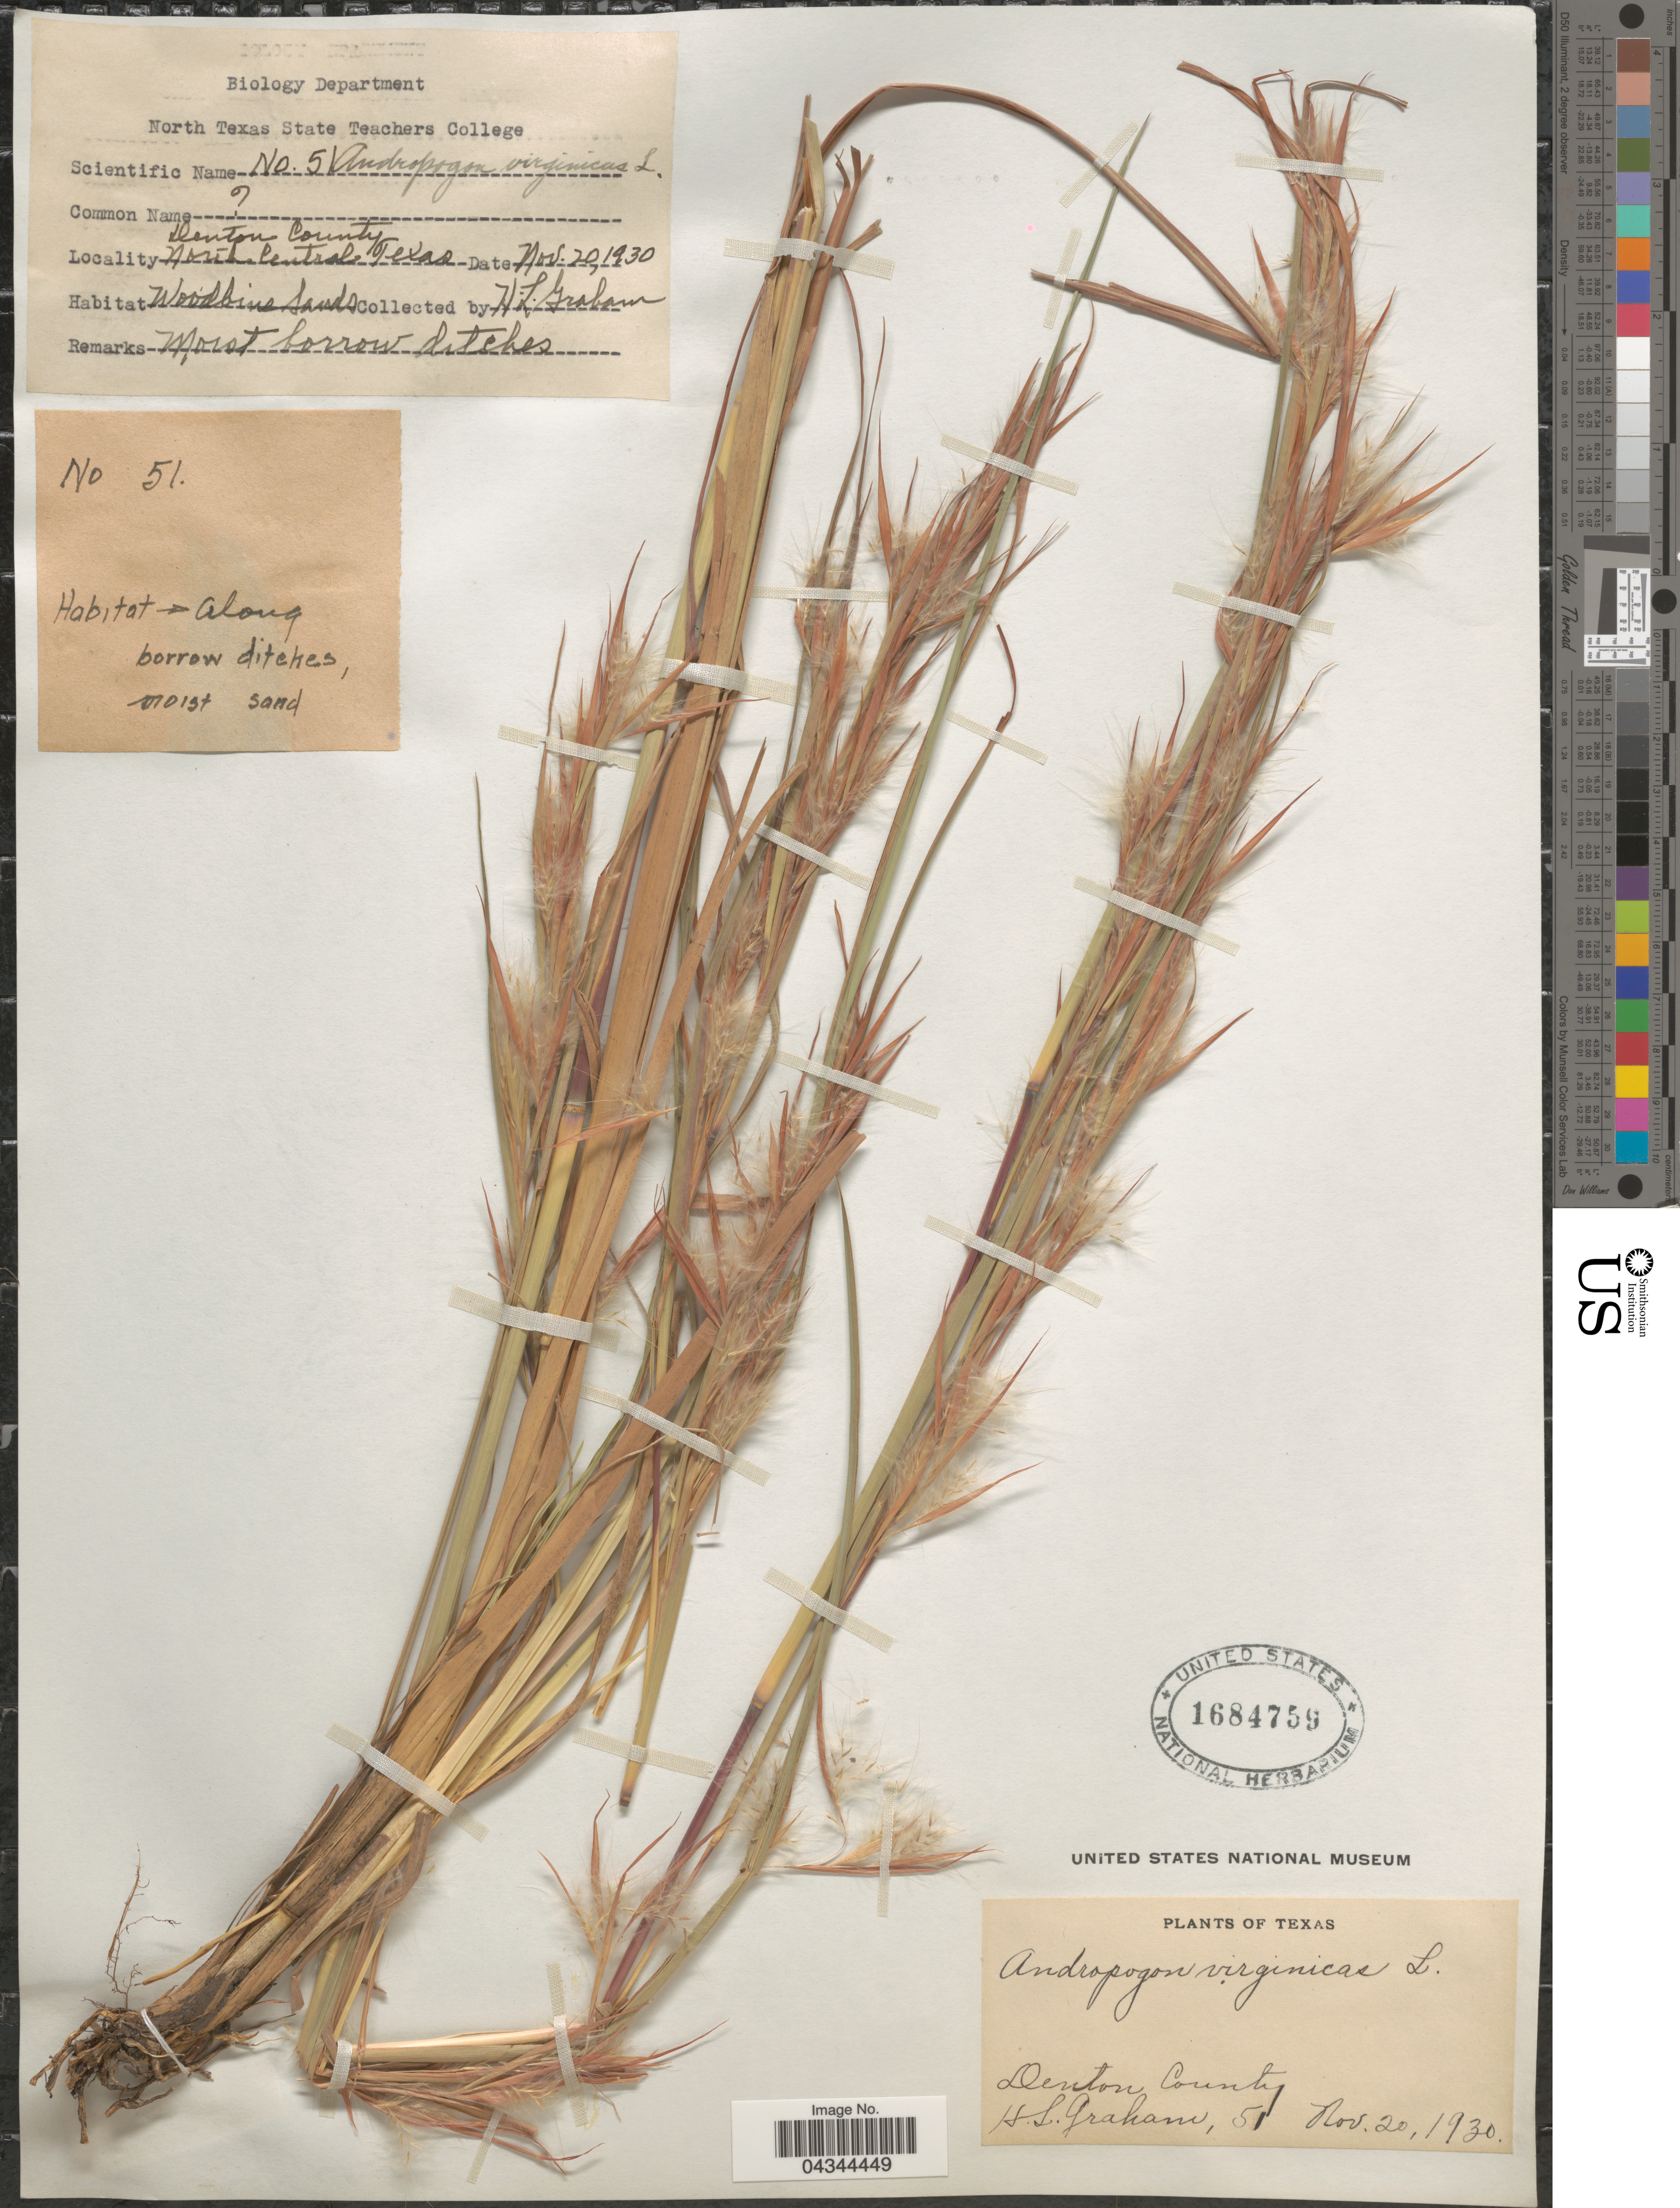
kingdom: Plantae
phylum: Tracheophyta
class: Liliopsida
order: Poales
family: Poaceae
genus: Andropogon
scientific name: Andropogon virginicus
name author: L.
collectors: H. L. Graham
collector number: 51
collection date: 1930-11-20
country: United States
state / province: Texas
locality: Denton County. North Central Texas.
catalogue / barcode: US 1684759